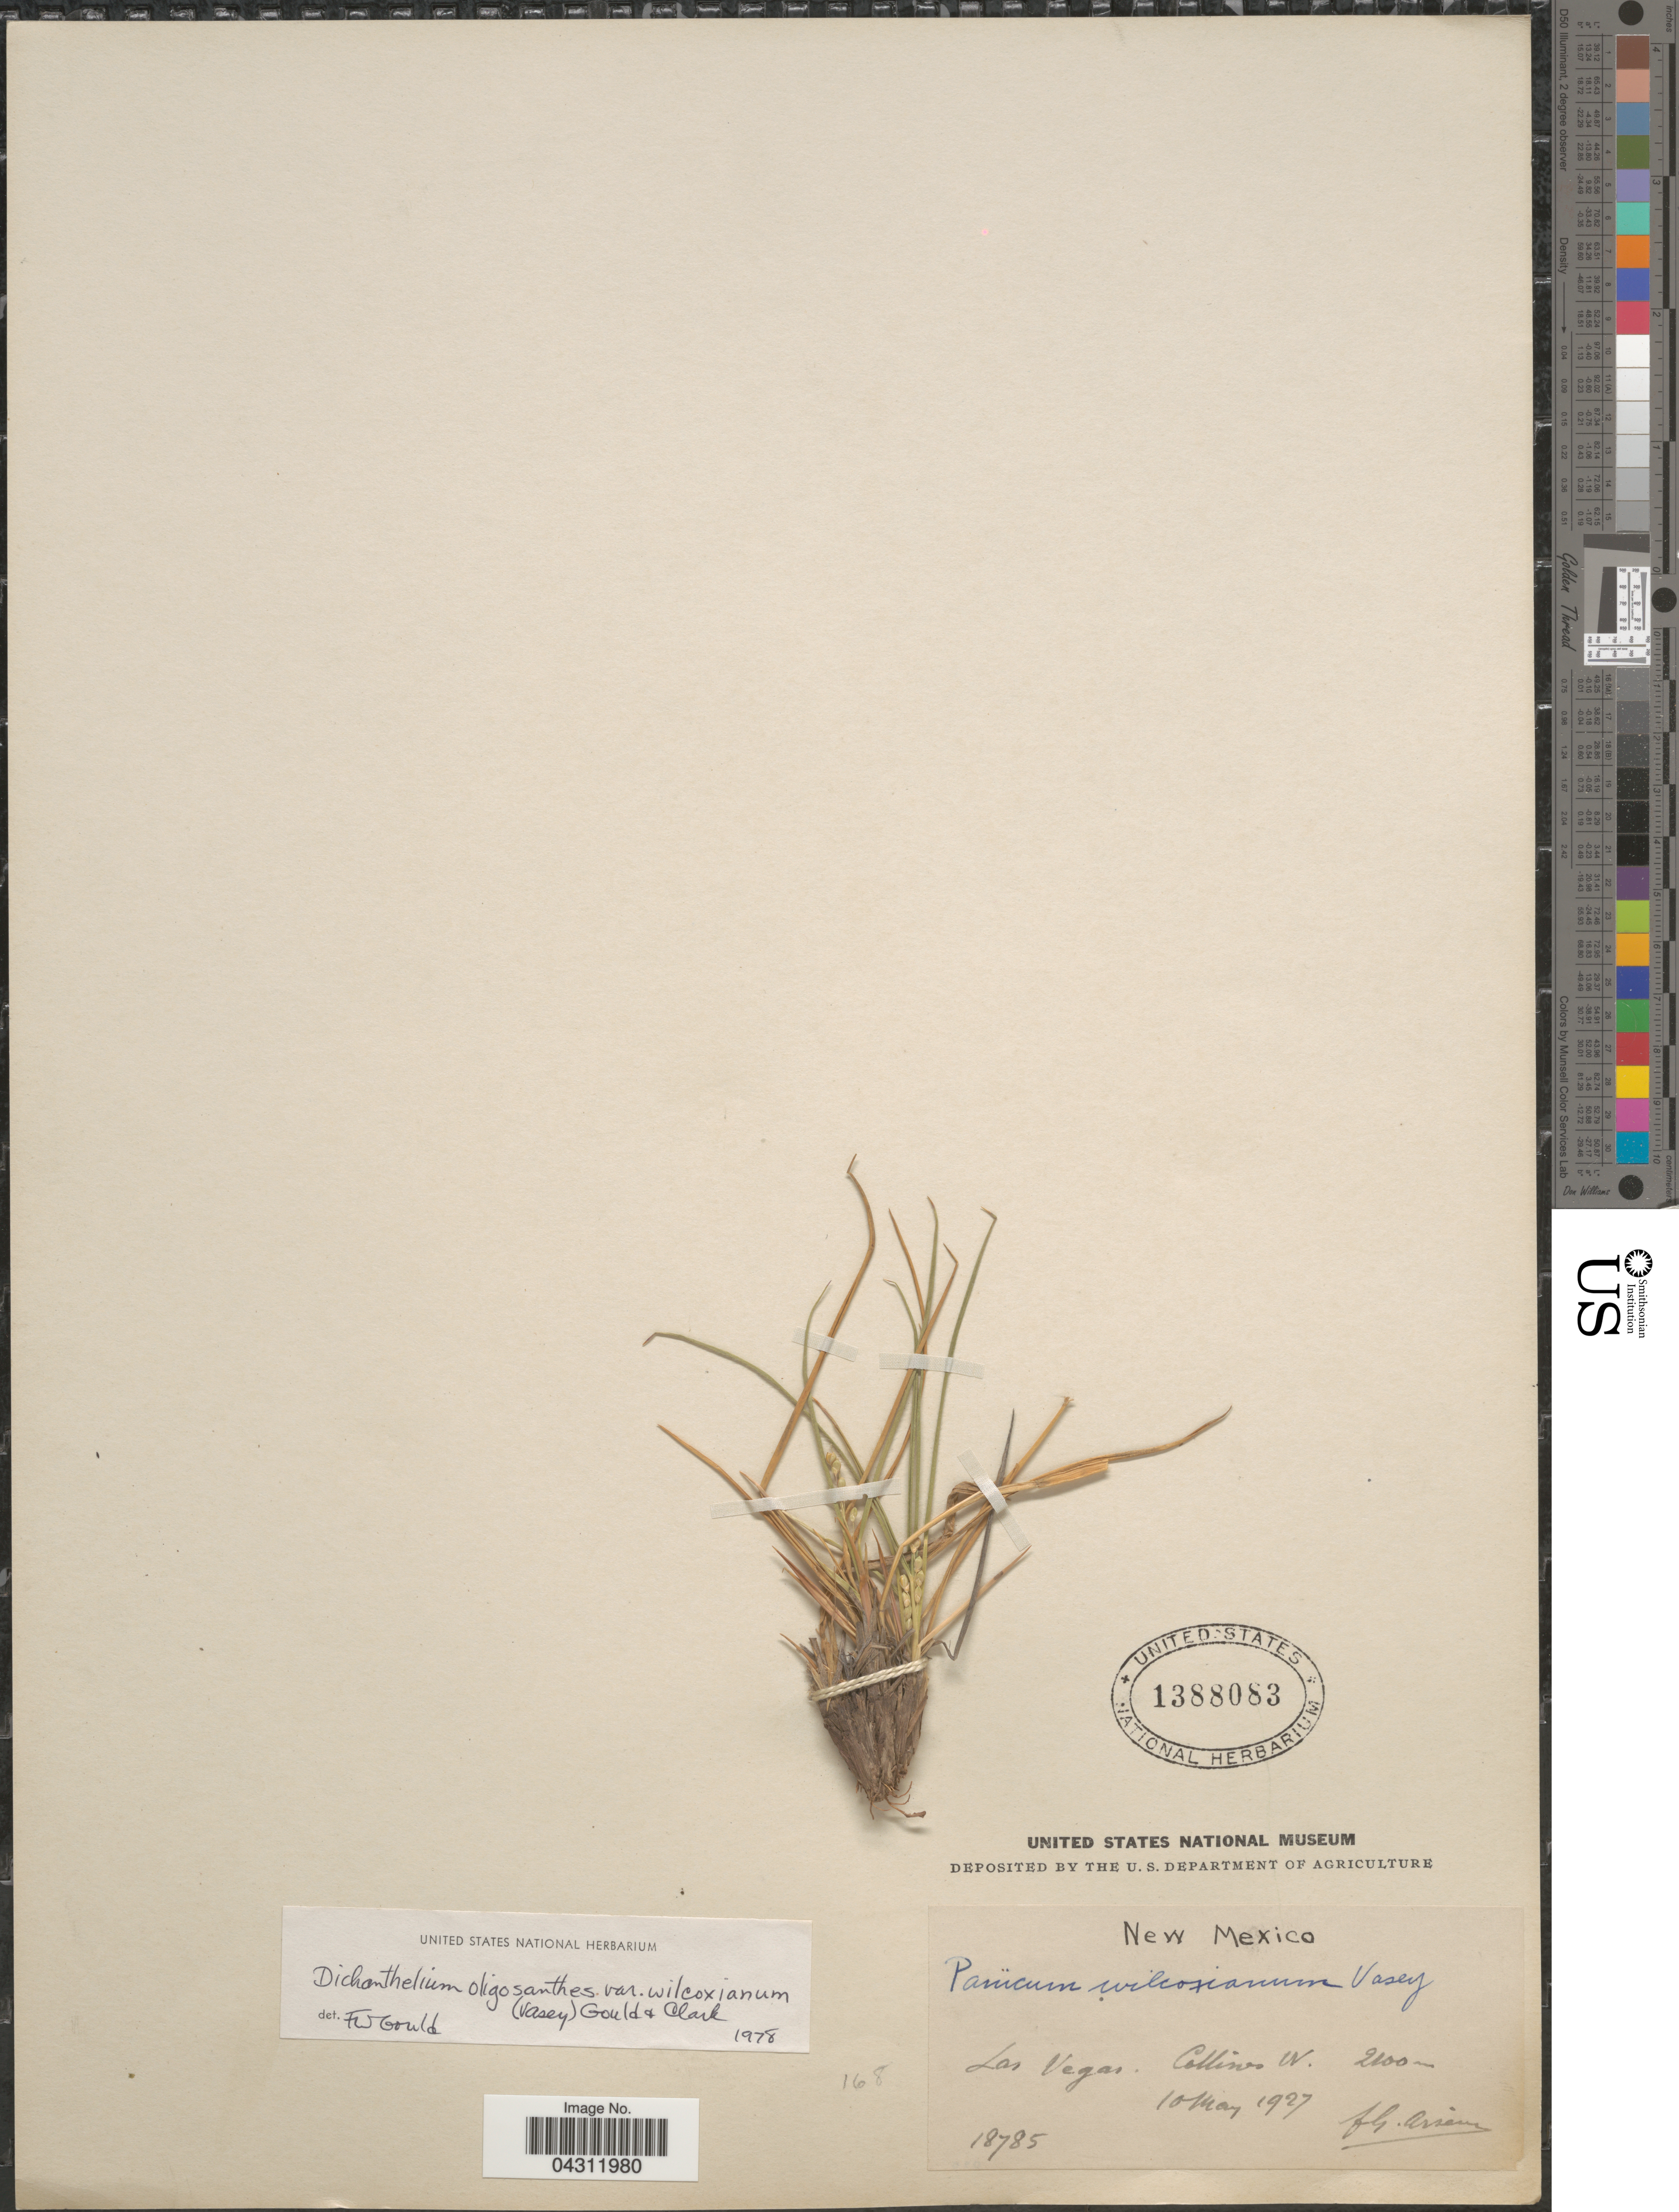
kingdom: Plantae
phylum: Tracheophyta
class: Liliopsida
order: Poales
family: Poaceae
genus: Dichanthelium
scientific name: Dichanthelium wilcoxianum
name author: Freckmann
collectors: F. Arsène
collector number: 18785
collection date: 1927-05-10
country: United States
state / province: New Mexico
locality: Las Vegas. Collins ave.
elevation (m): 2100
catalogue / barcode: US 1388083